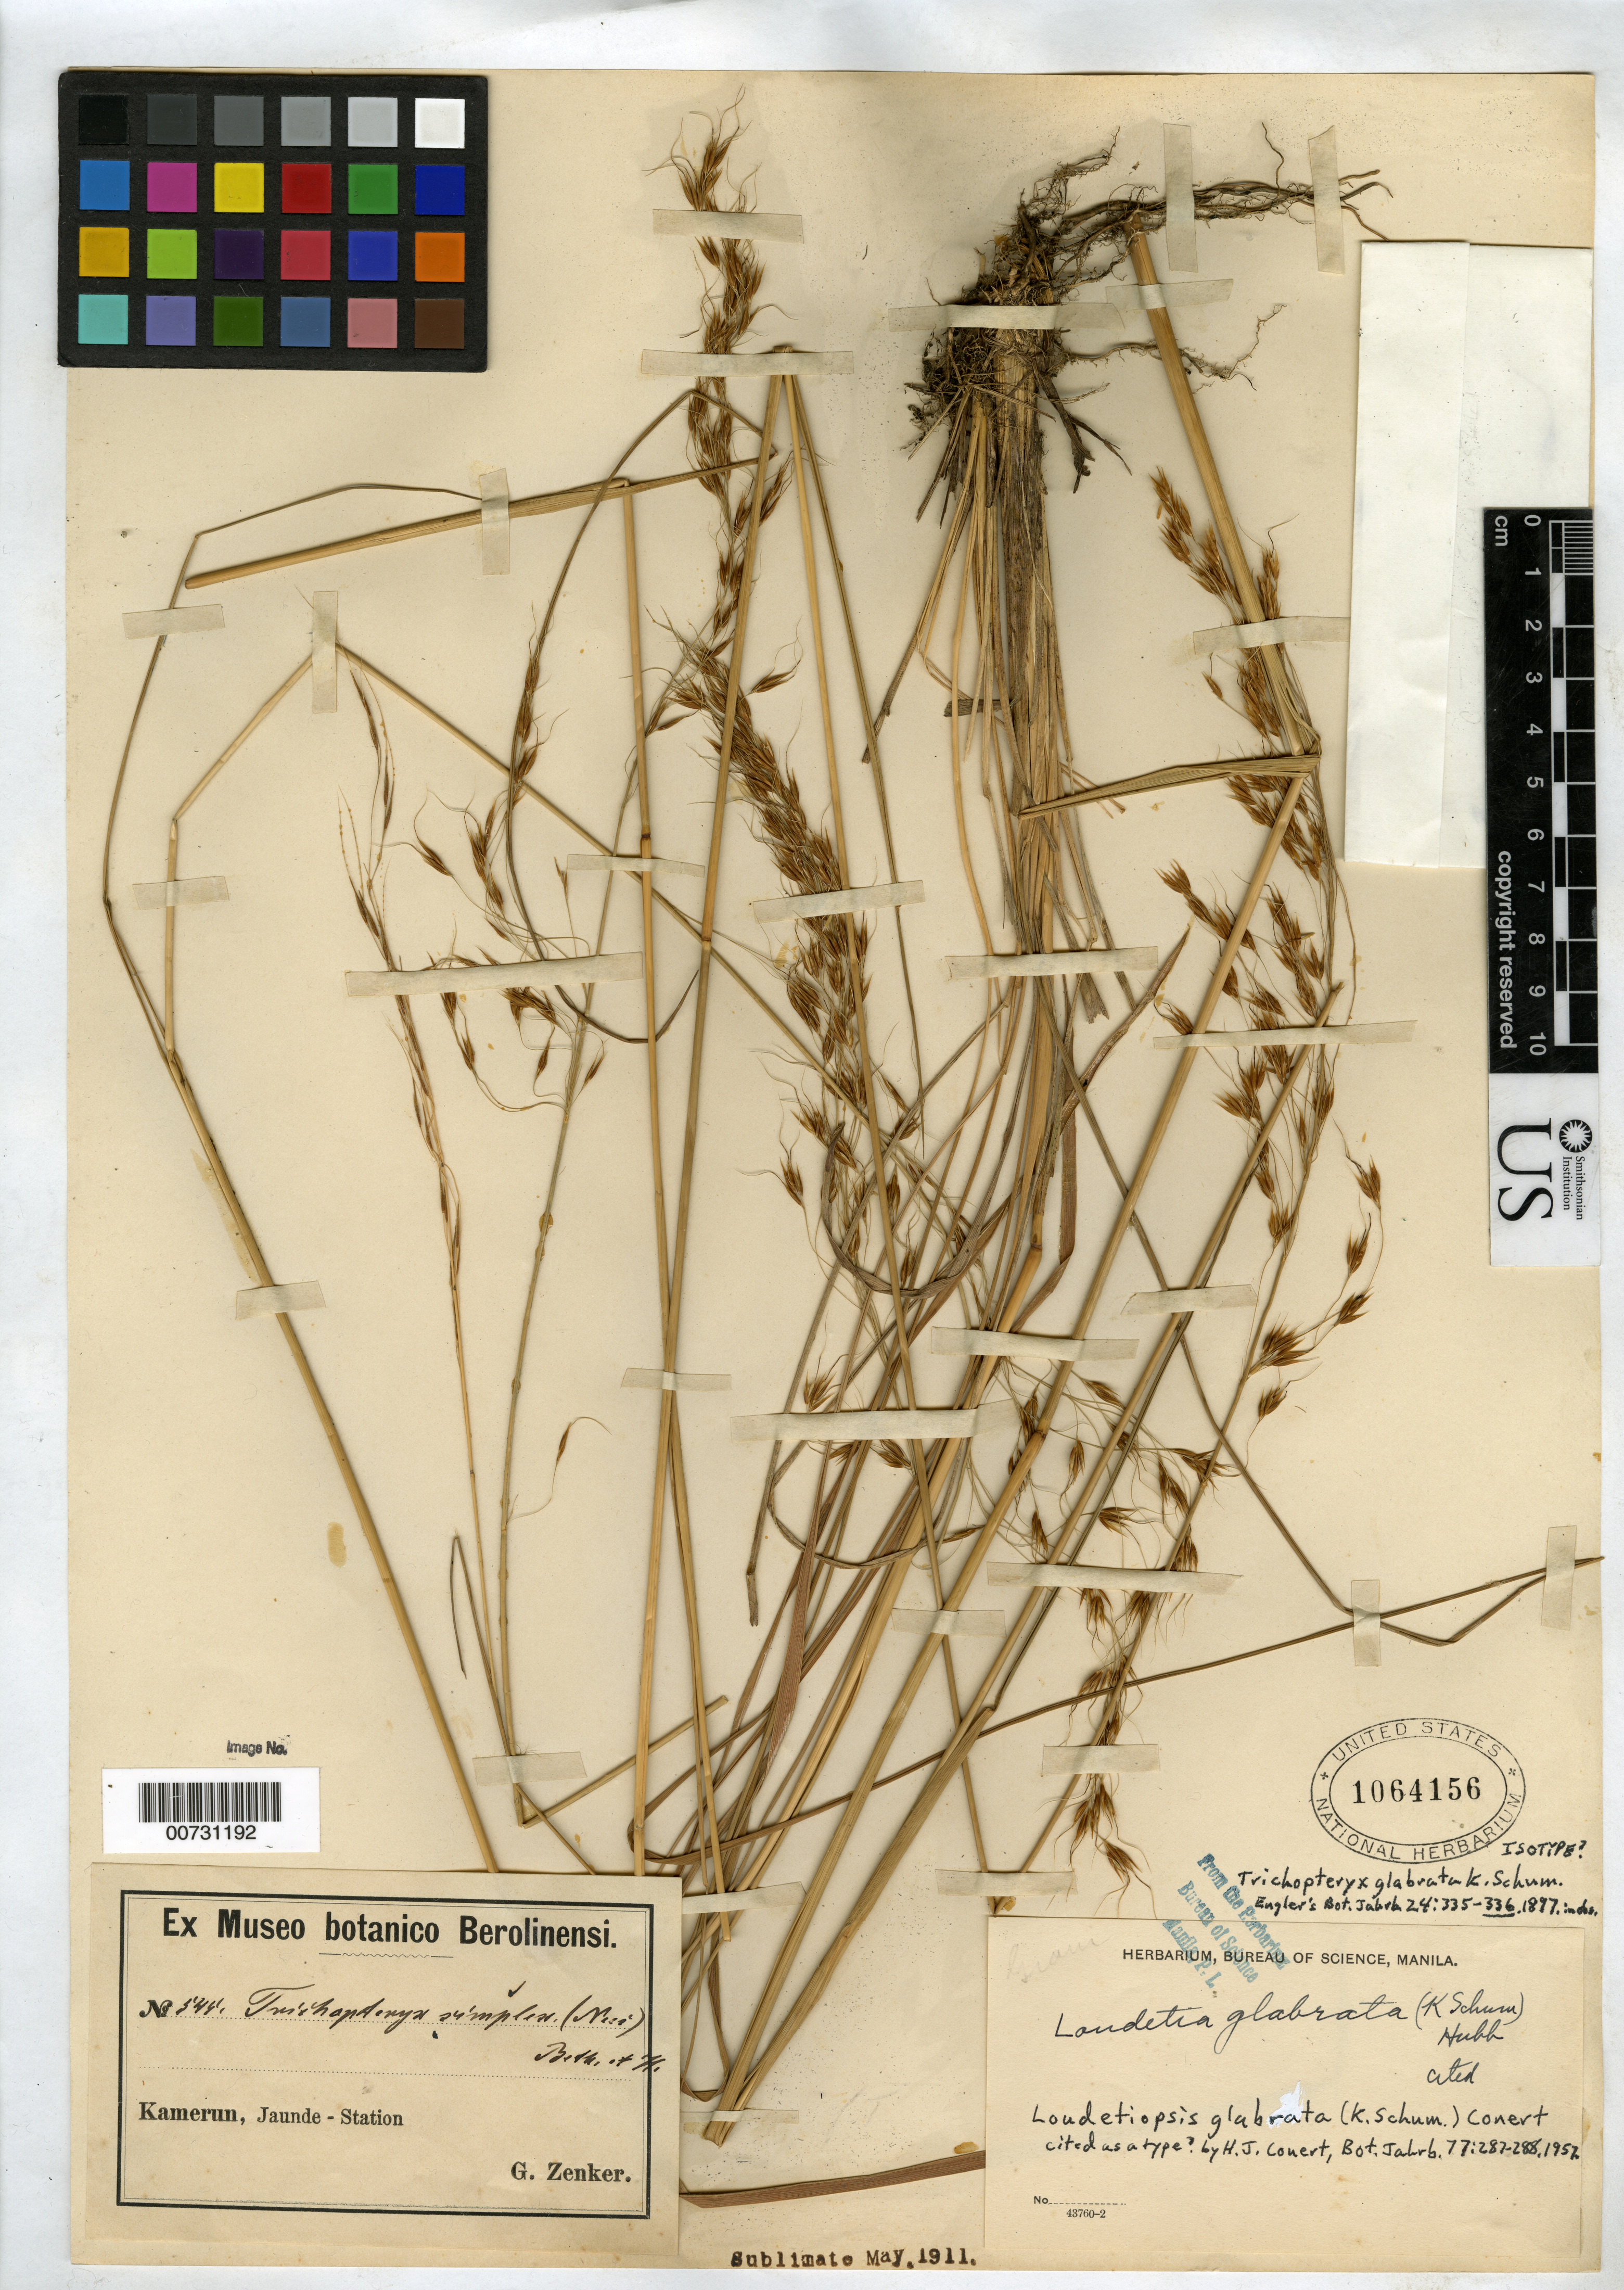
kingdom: Plantae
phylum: Tracheophyta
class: Liliopsida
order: Poales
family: Poaceae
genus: Trichopteryx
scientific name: Trichopteryx glabrata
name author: K. Schum.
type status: Possible Isotype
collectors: G. A. Zenker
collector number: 545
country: Cameroon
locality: Kamerun, Jaunde-Station.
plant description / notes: Described in obs. as provisional name and without specimens cited. Cited by Hubbard 1937 in Fl. Trop. Africa, and (as type?) by H.J. Conert, 1957, Bot. Jahrb. 77: 287-288.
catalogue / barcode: US 1064156